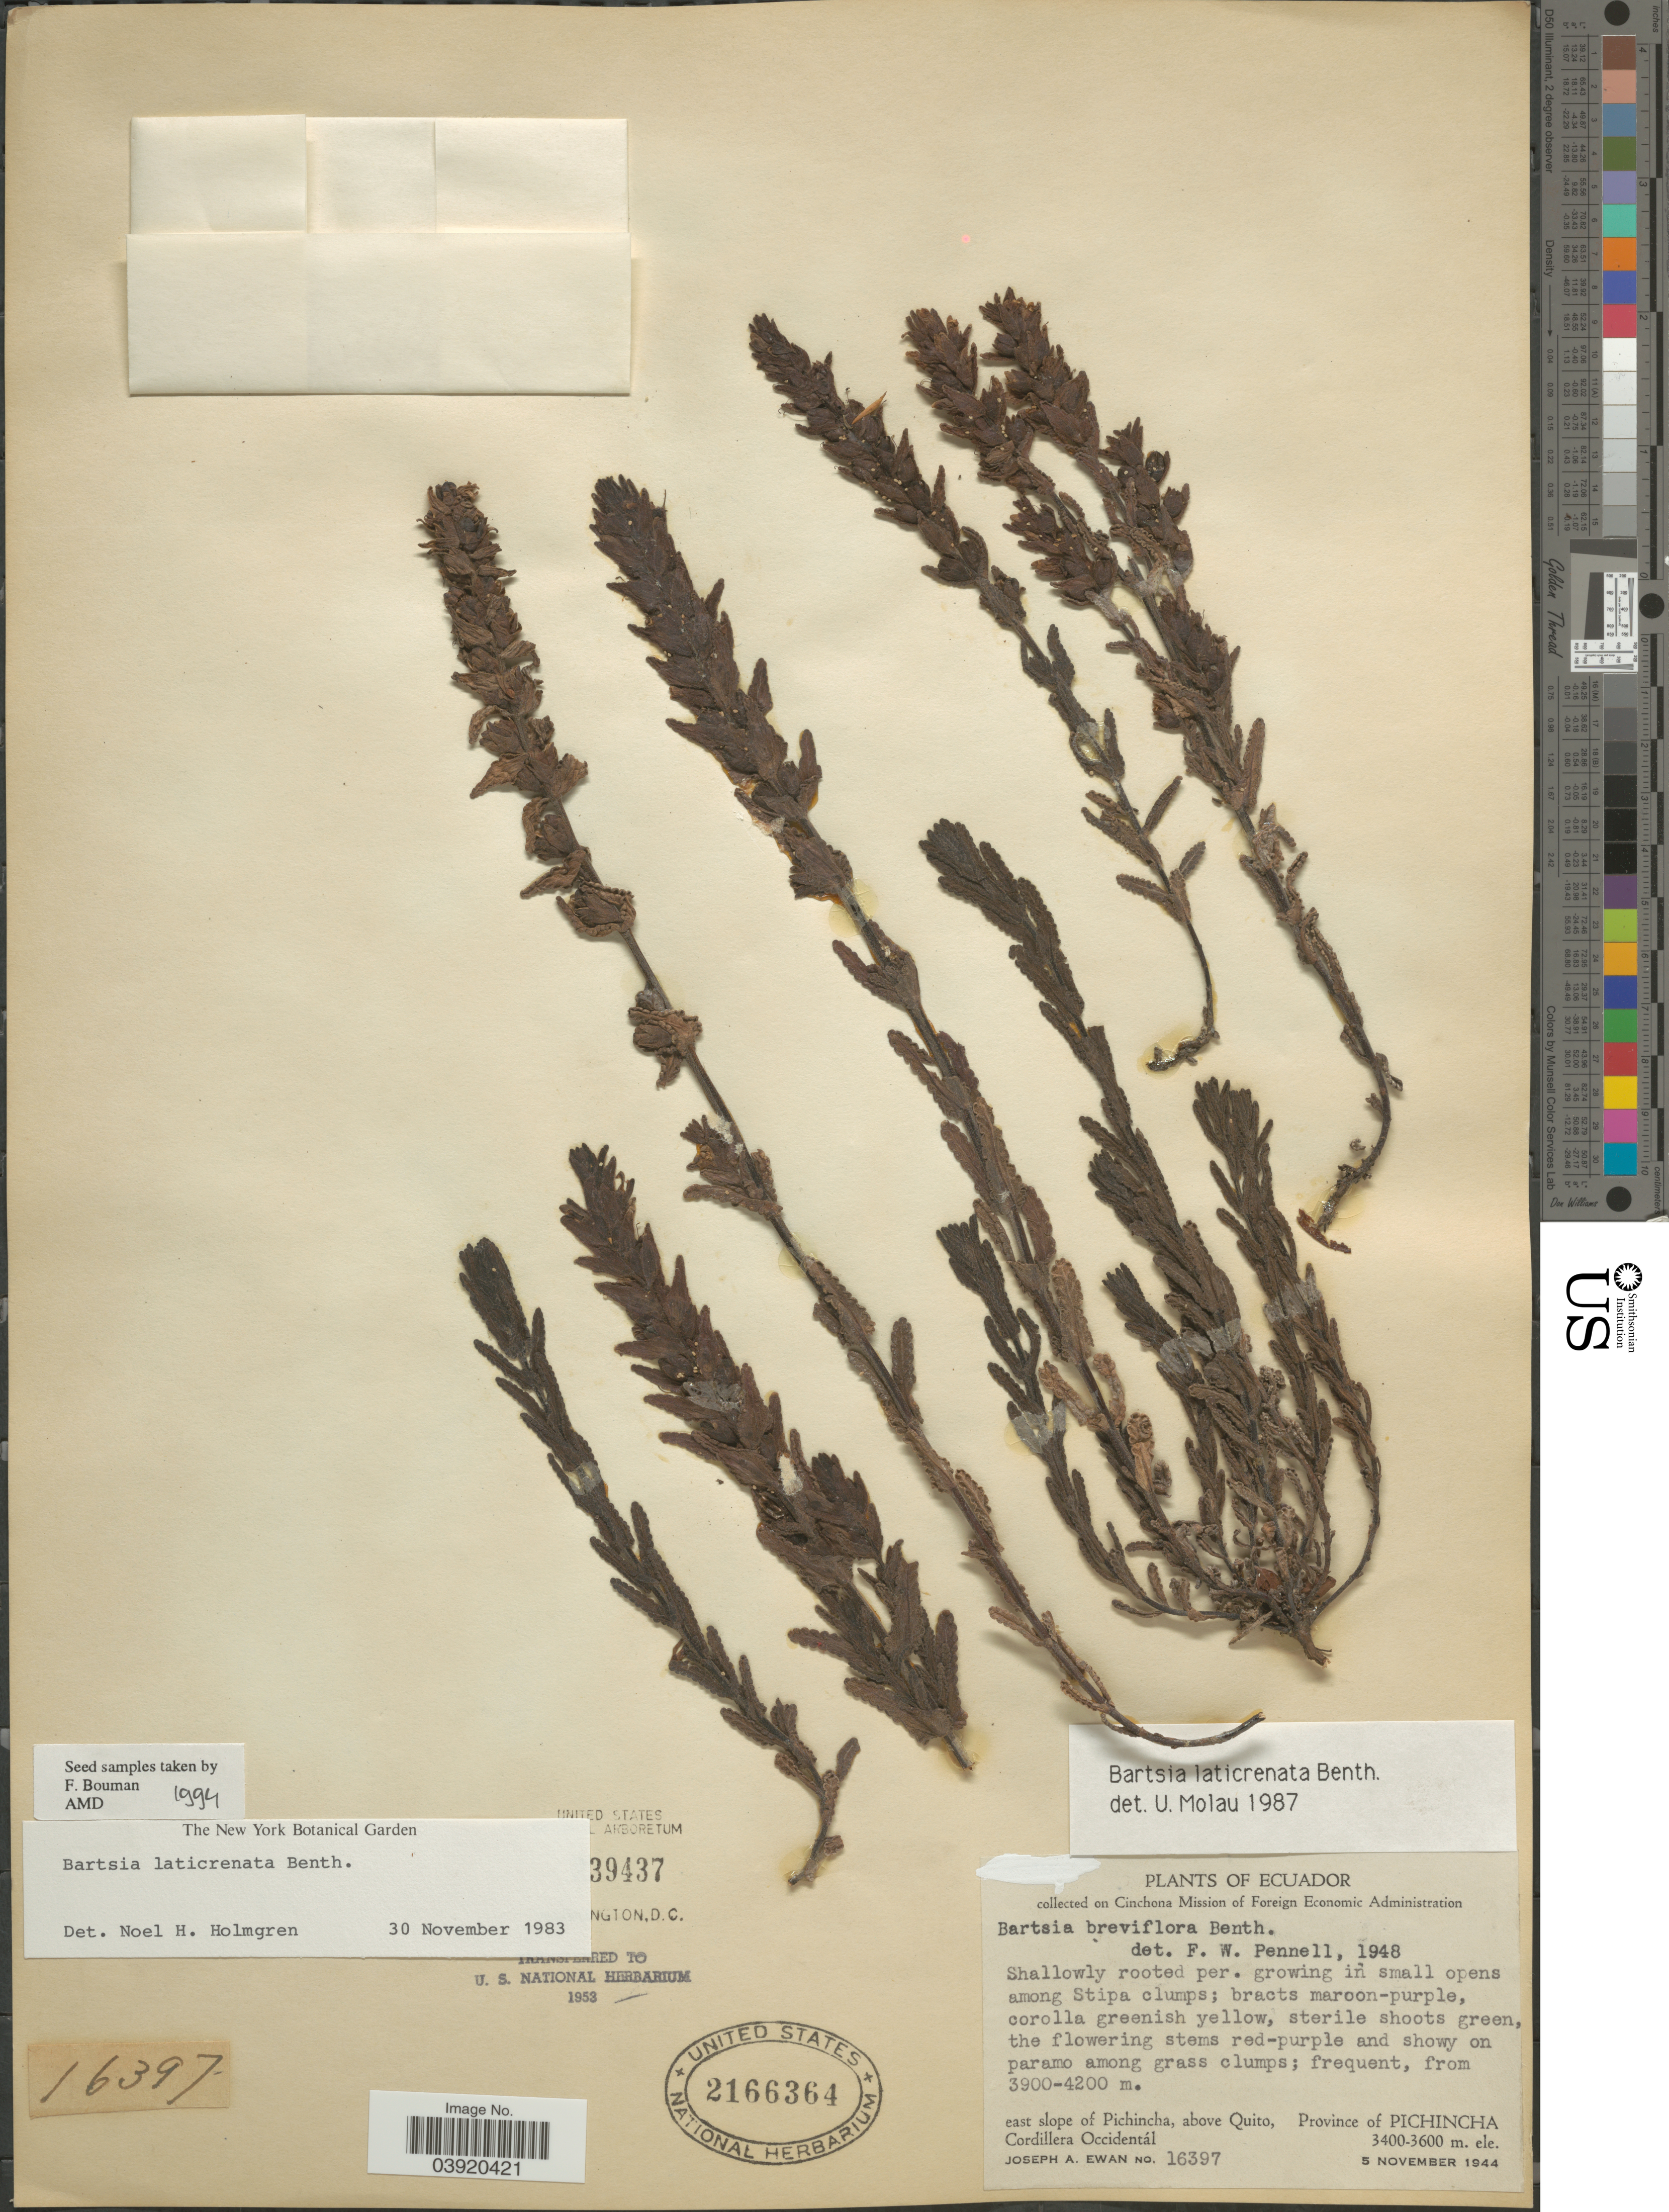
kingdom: Plantae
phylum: Tracheophyta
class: Magnoliopsida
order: Lamiales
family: Orobanchaceae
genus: Bartsia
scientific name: Bartsia laticrenata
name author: Benth.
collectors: J. A. Ewan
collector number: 16397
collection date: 1944-11-05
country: Ecuador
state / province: Pichincha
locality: East slope of Pichincha, above Quito, Cordillera Occidentál.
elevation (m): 3900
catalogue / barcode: US 2166364